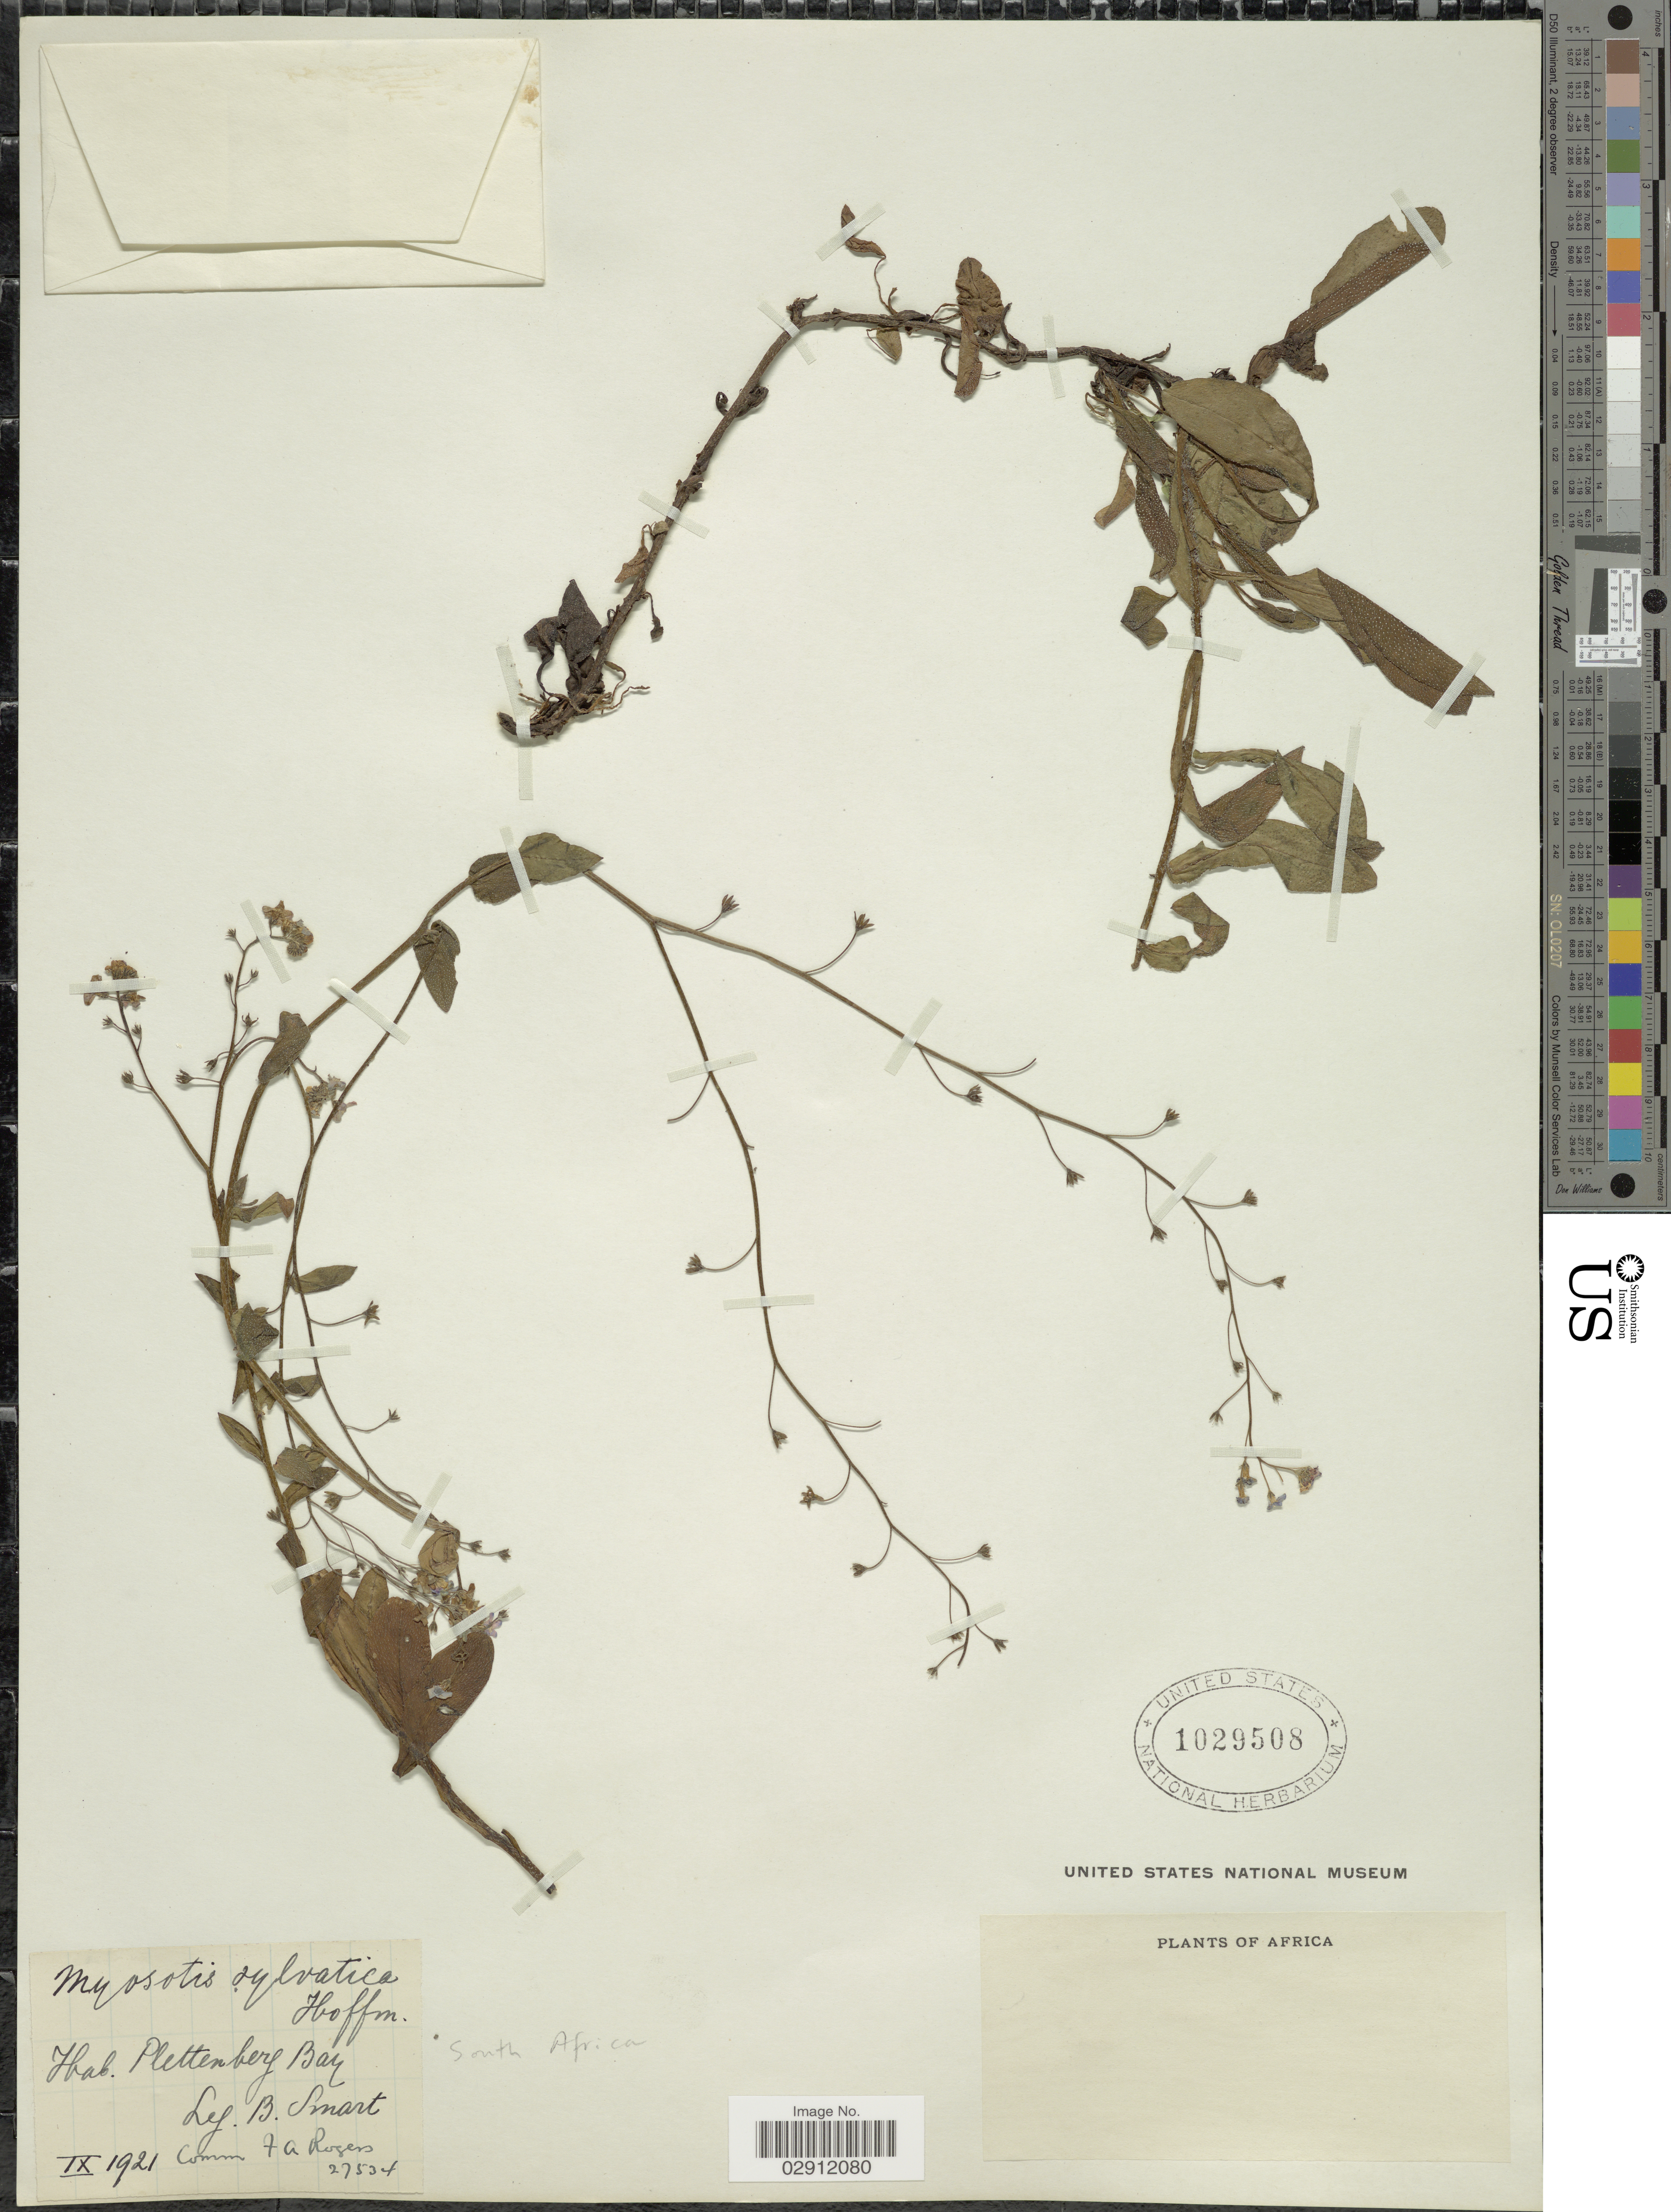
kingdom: Plantae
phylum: Tracheophyta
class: Magnoliopsida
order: Boraginales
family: Boraginaceae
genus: Myosotis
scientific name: Myosotis sylvatica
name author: Ehrh. ex Hoffm.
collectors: B. Smart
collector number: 27534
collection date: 1921-09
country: South Africa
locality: Plettenberg Bay.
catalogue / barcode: US 1029508